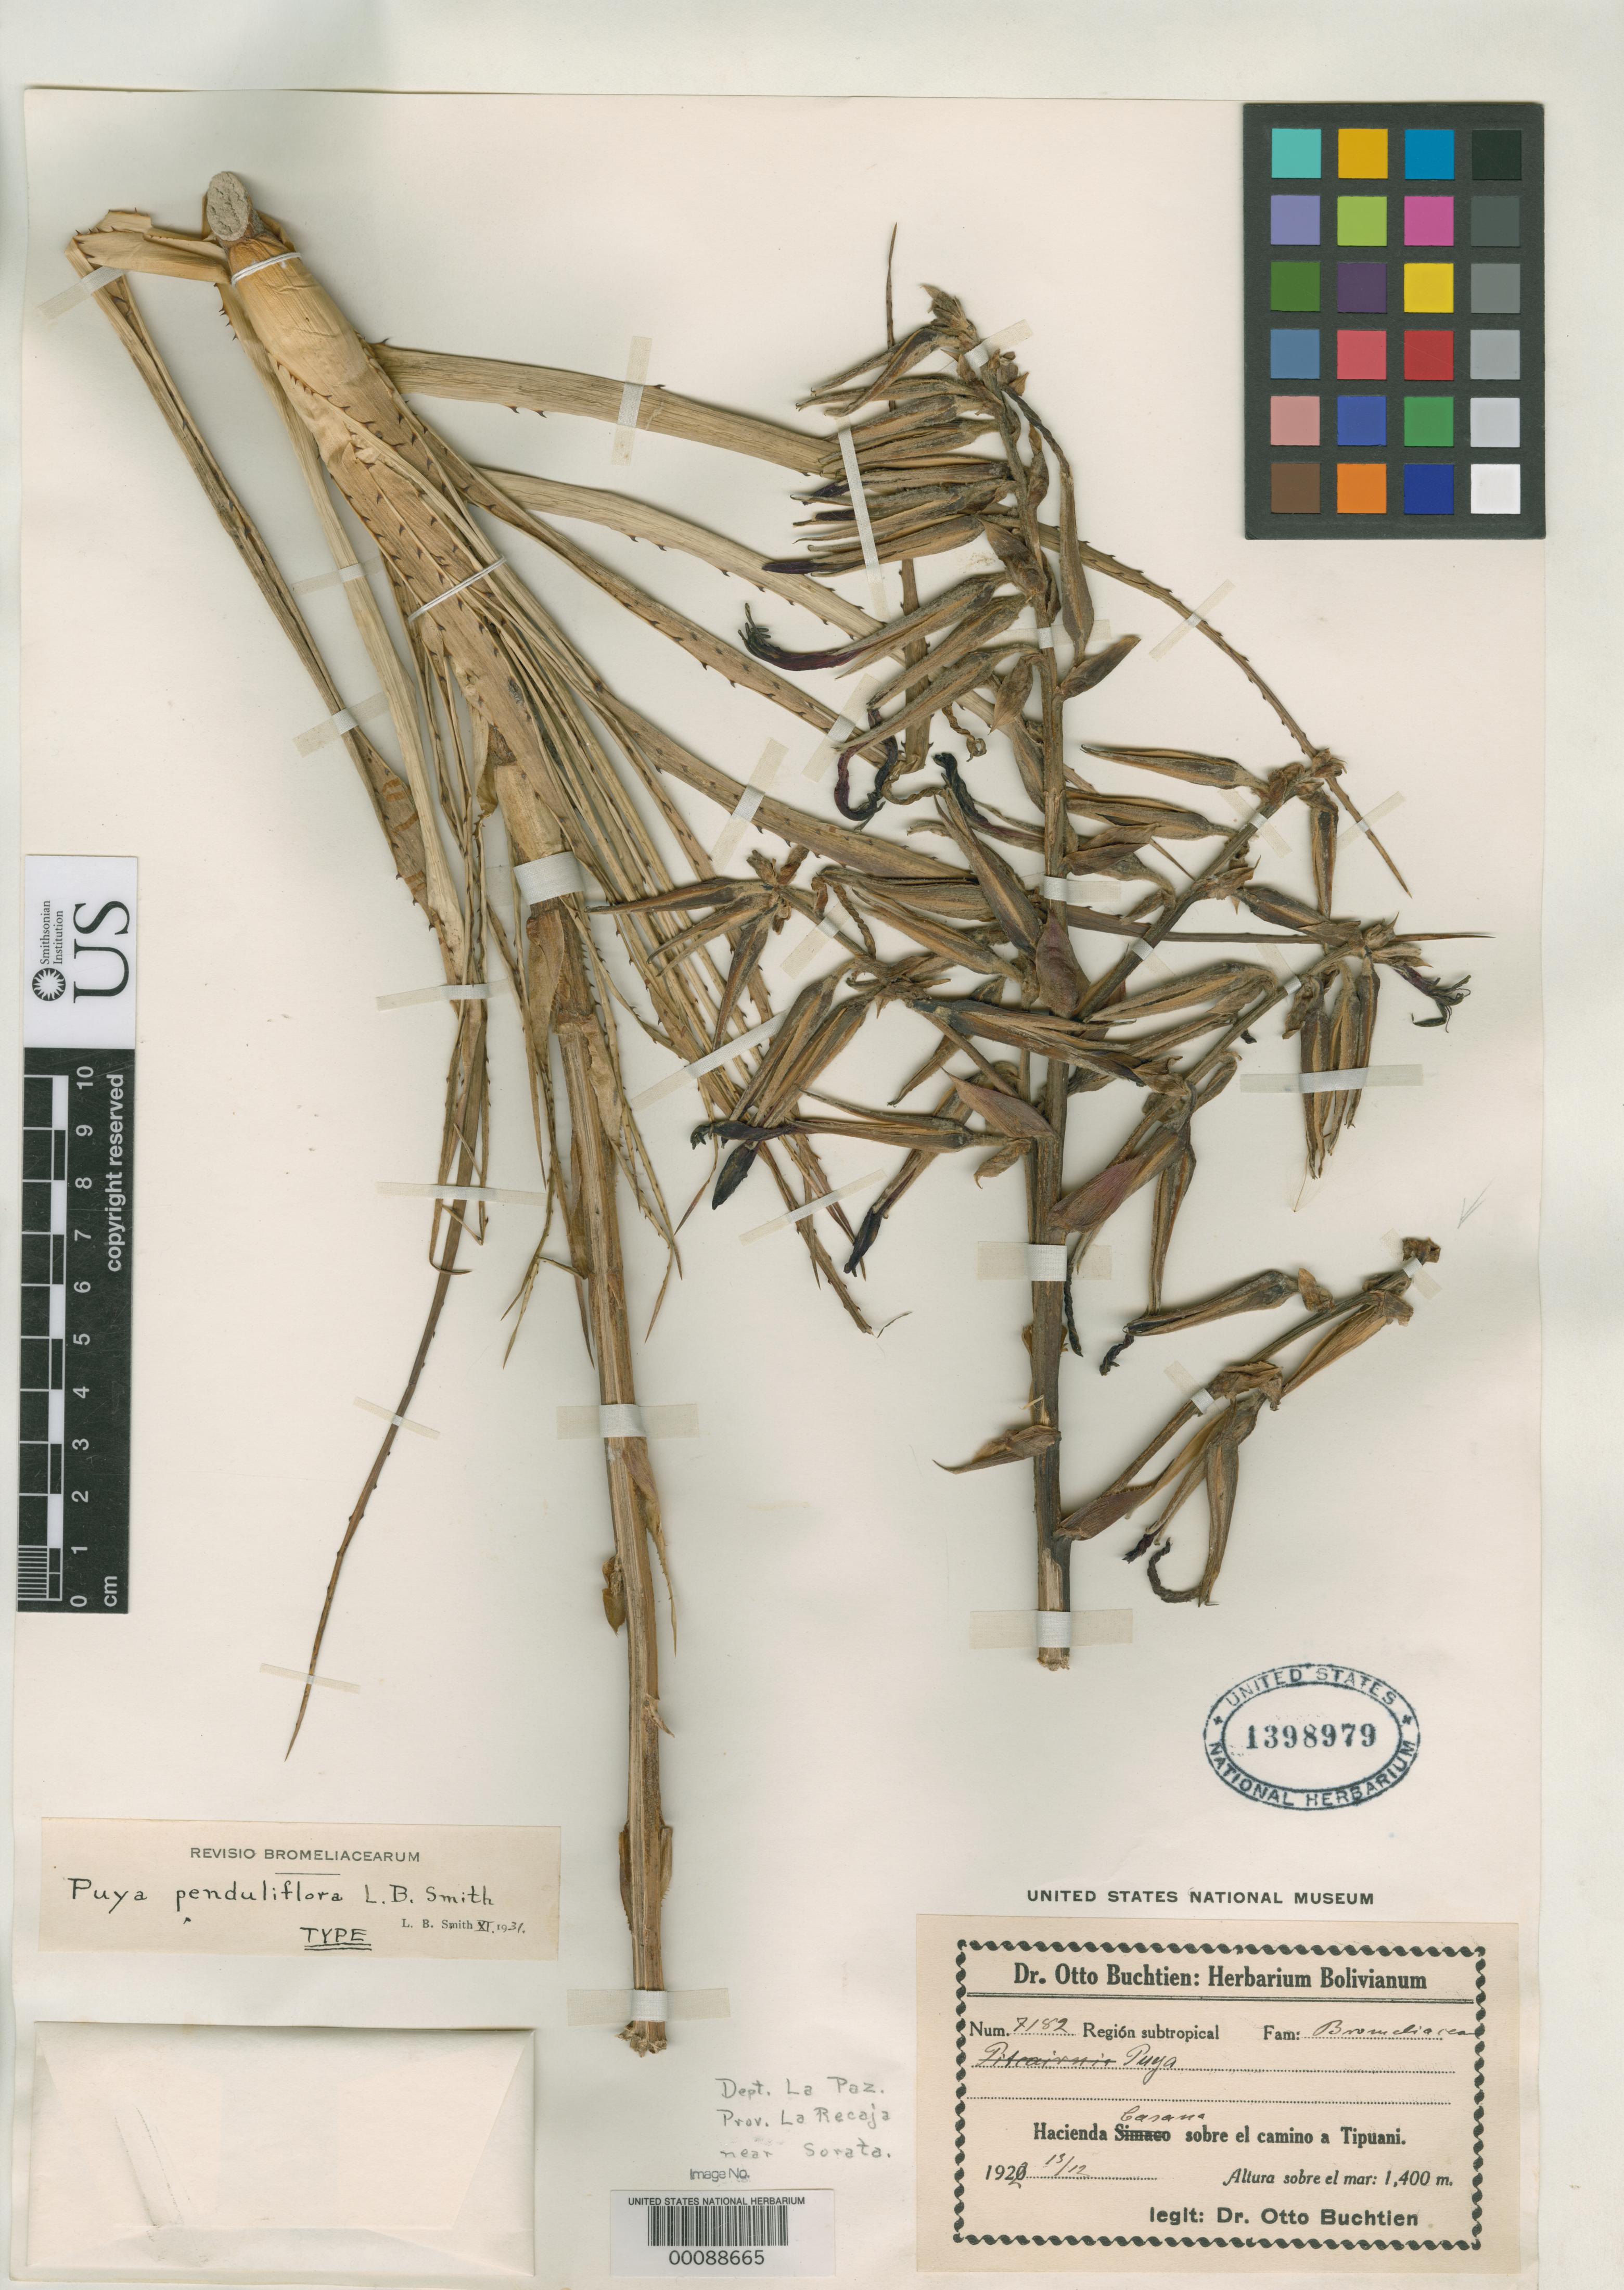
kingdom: Plantae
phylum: Tracheophyta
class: Liliopsida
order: Poales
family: Bromeliaceae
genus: Puya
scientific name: Puya penduliflora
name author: L.B. Sm.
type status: Holotype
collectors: O. Buchtien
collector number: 7182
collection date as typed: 13 Dec 1922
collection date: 1922-12-13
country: Bolivia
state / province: La Paz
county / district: Larecaja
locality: Near Sorata, above road to Tipuani, Hacienda Casasn on road to Tipuani.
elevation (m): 1400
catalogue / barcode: US 1398979